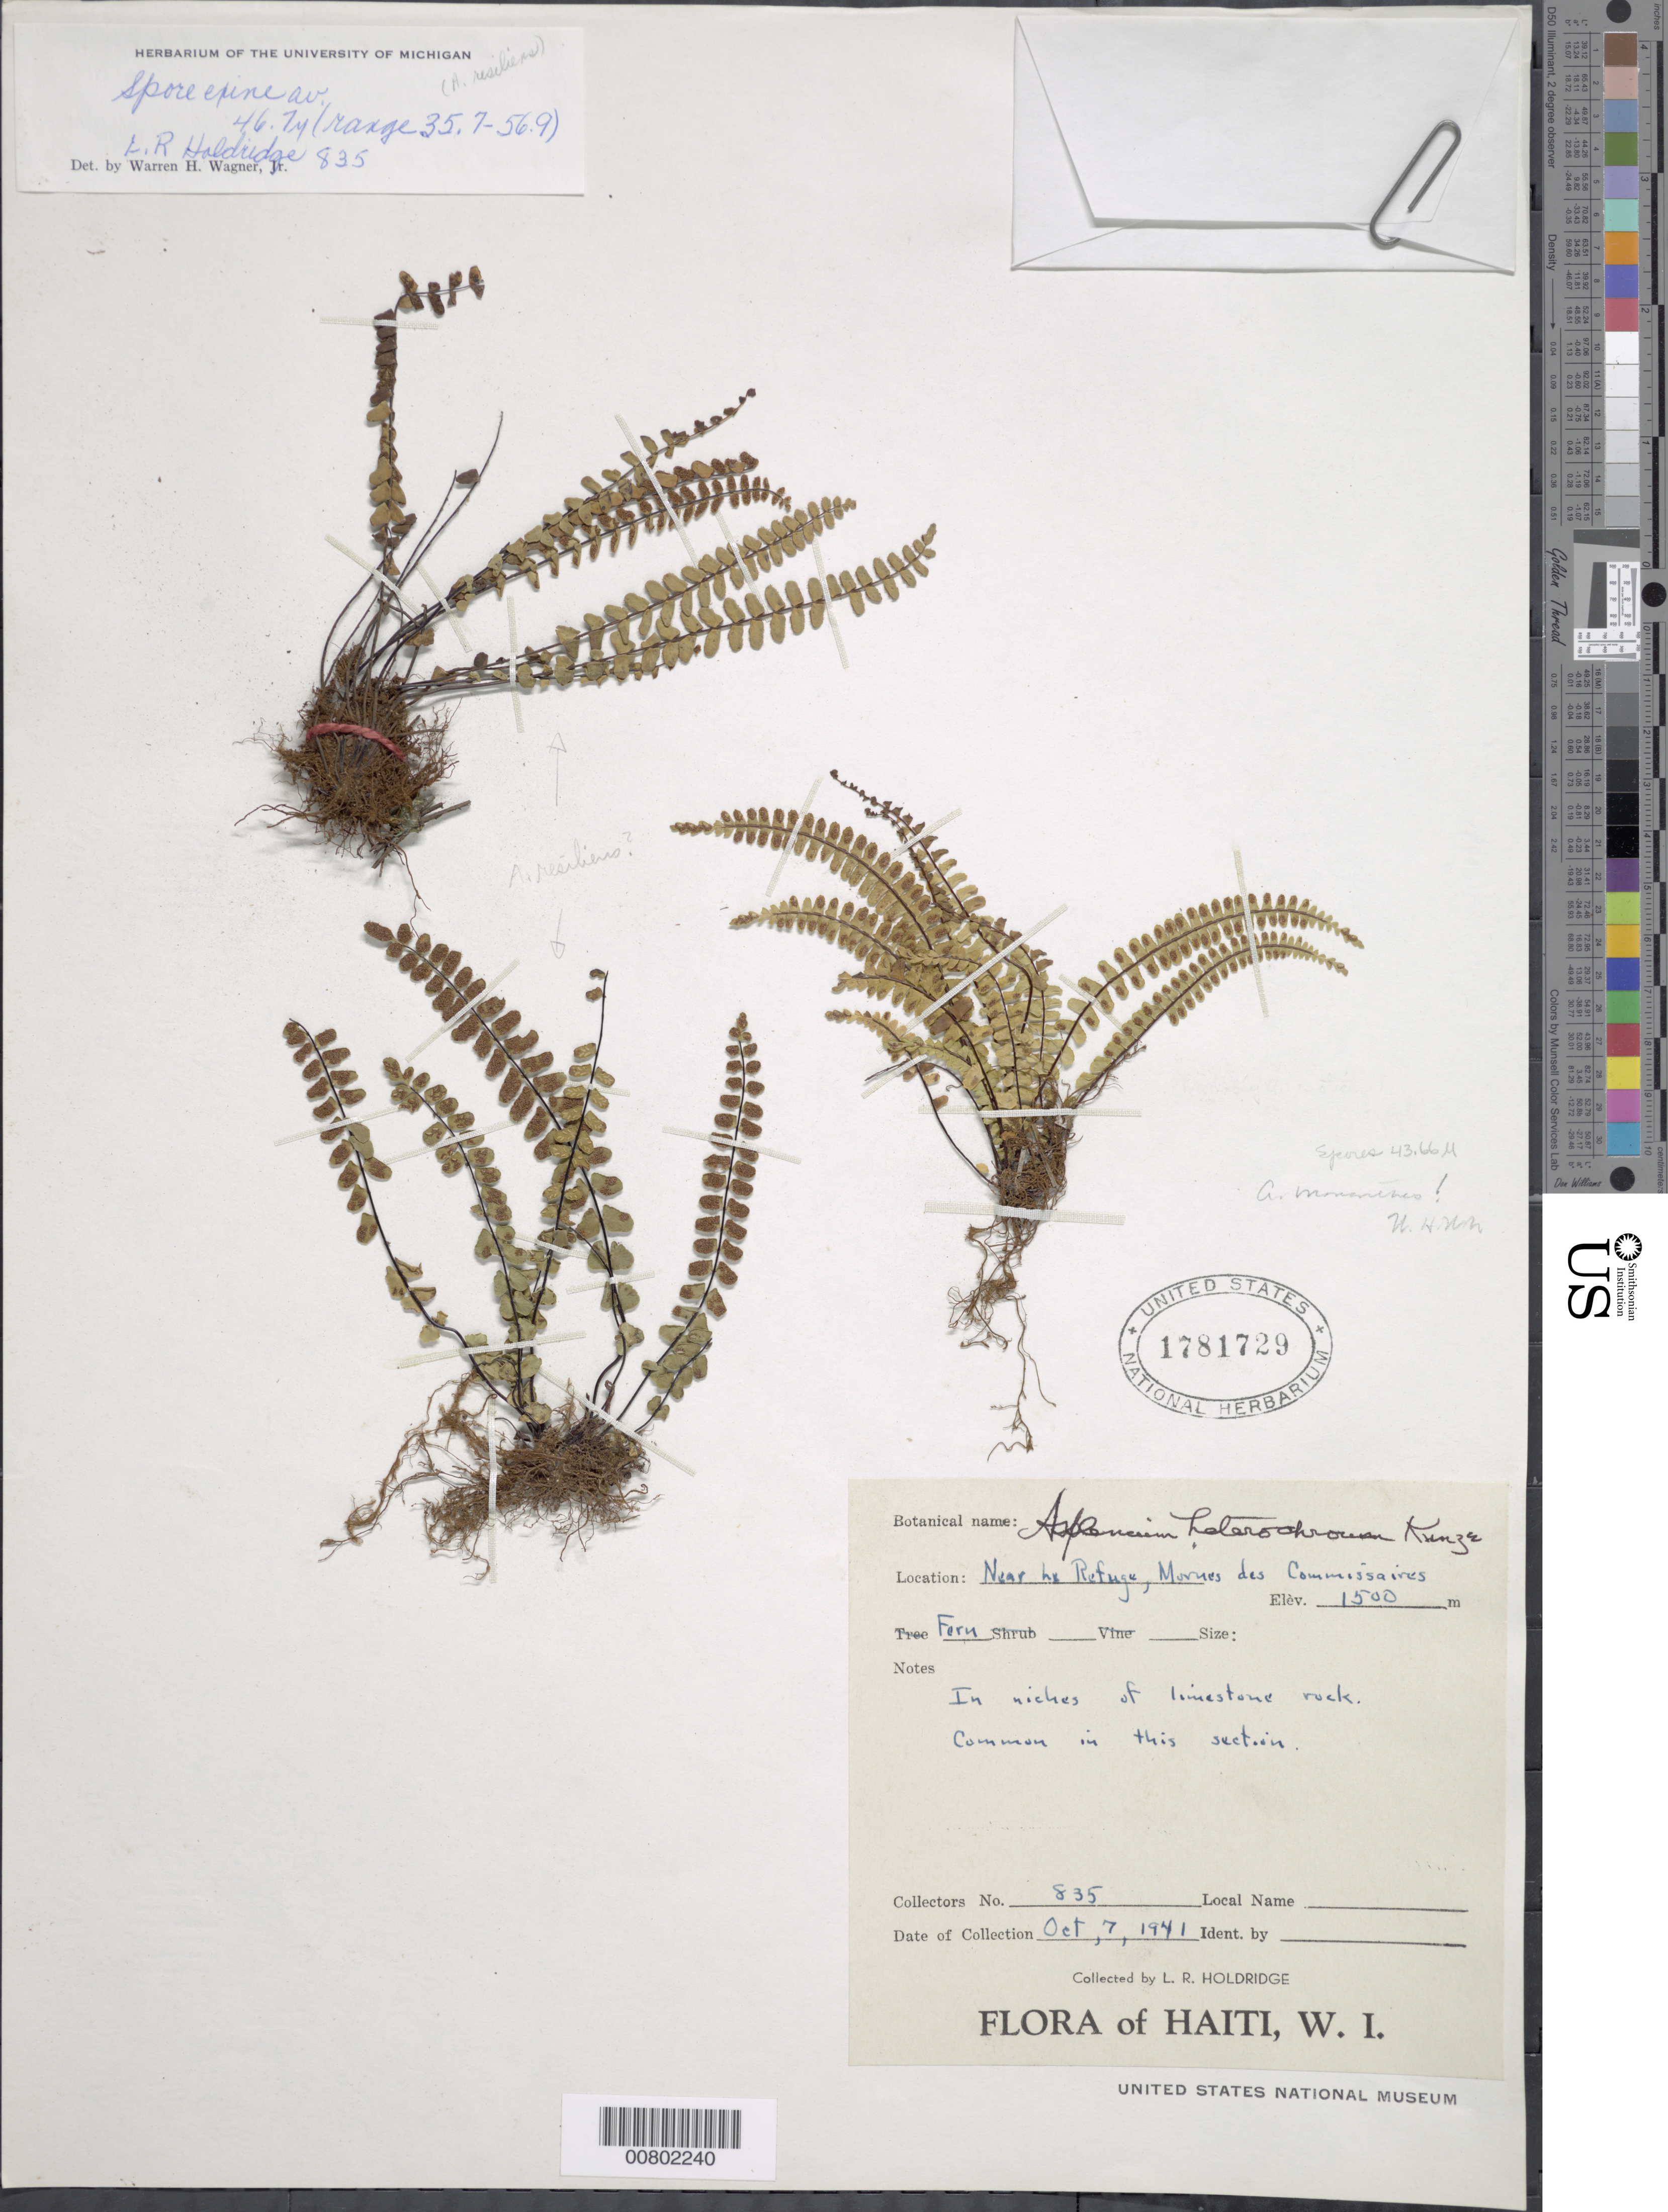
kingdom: Plantae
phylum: Tracheophyta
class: Polypodiopsida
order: Polypodiales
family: Aspleniaceae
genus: Asplenium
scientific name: Asplenium heterochroum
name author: Kunze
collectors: L. Holdridge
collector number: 835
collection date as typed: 07 Oct 1941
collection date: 1941-10-07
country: Haiti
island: Hispaniola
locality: Le Refuge, Morne des Commissaires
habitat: In niches of limestone rock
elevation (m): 1500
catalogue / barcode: US 1781729